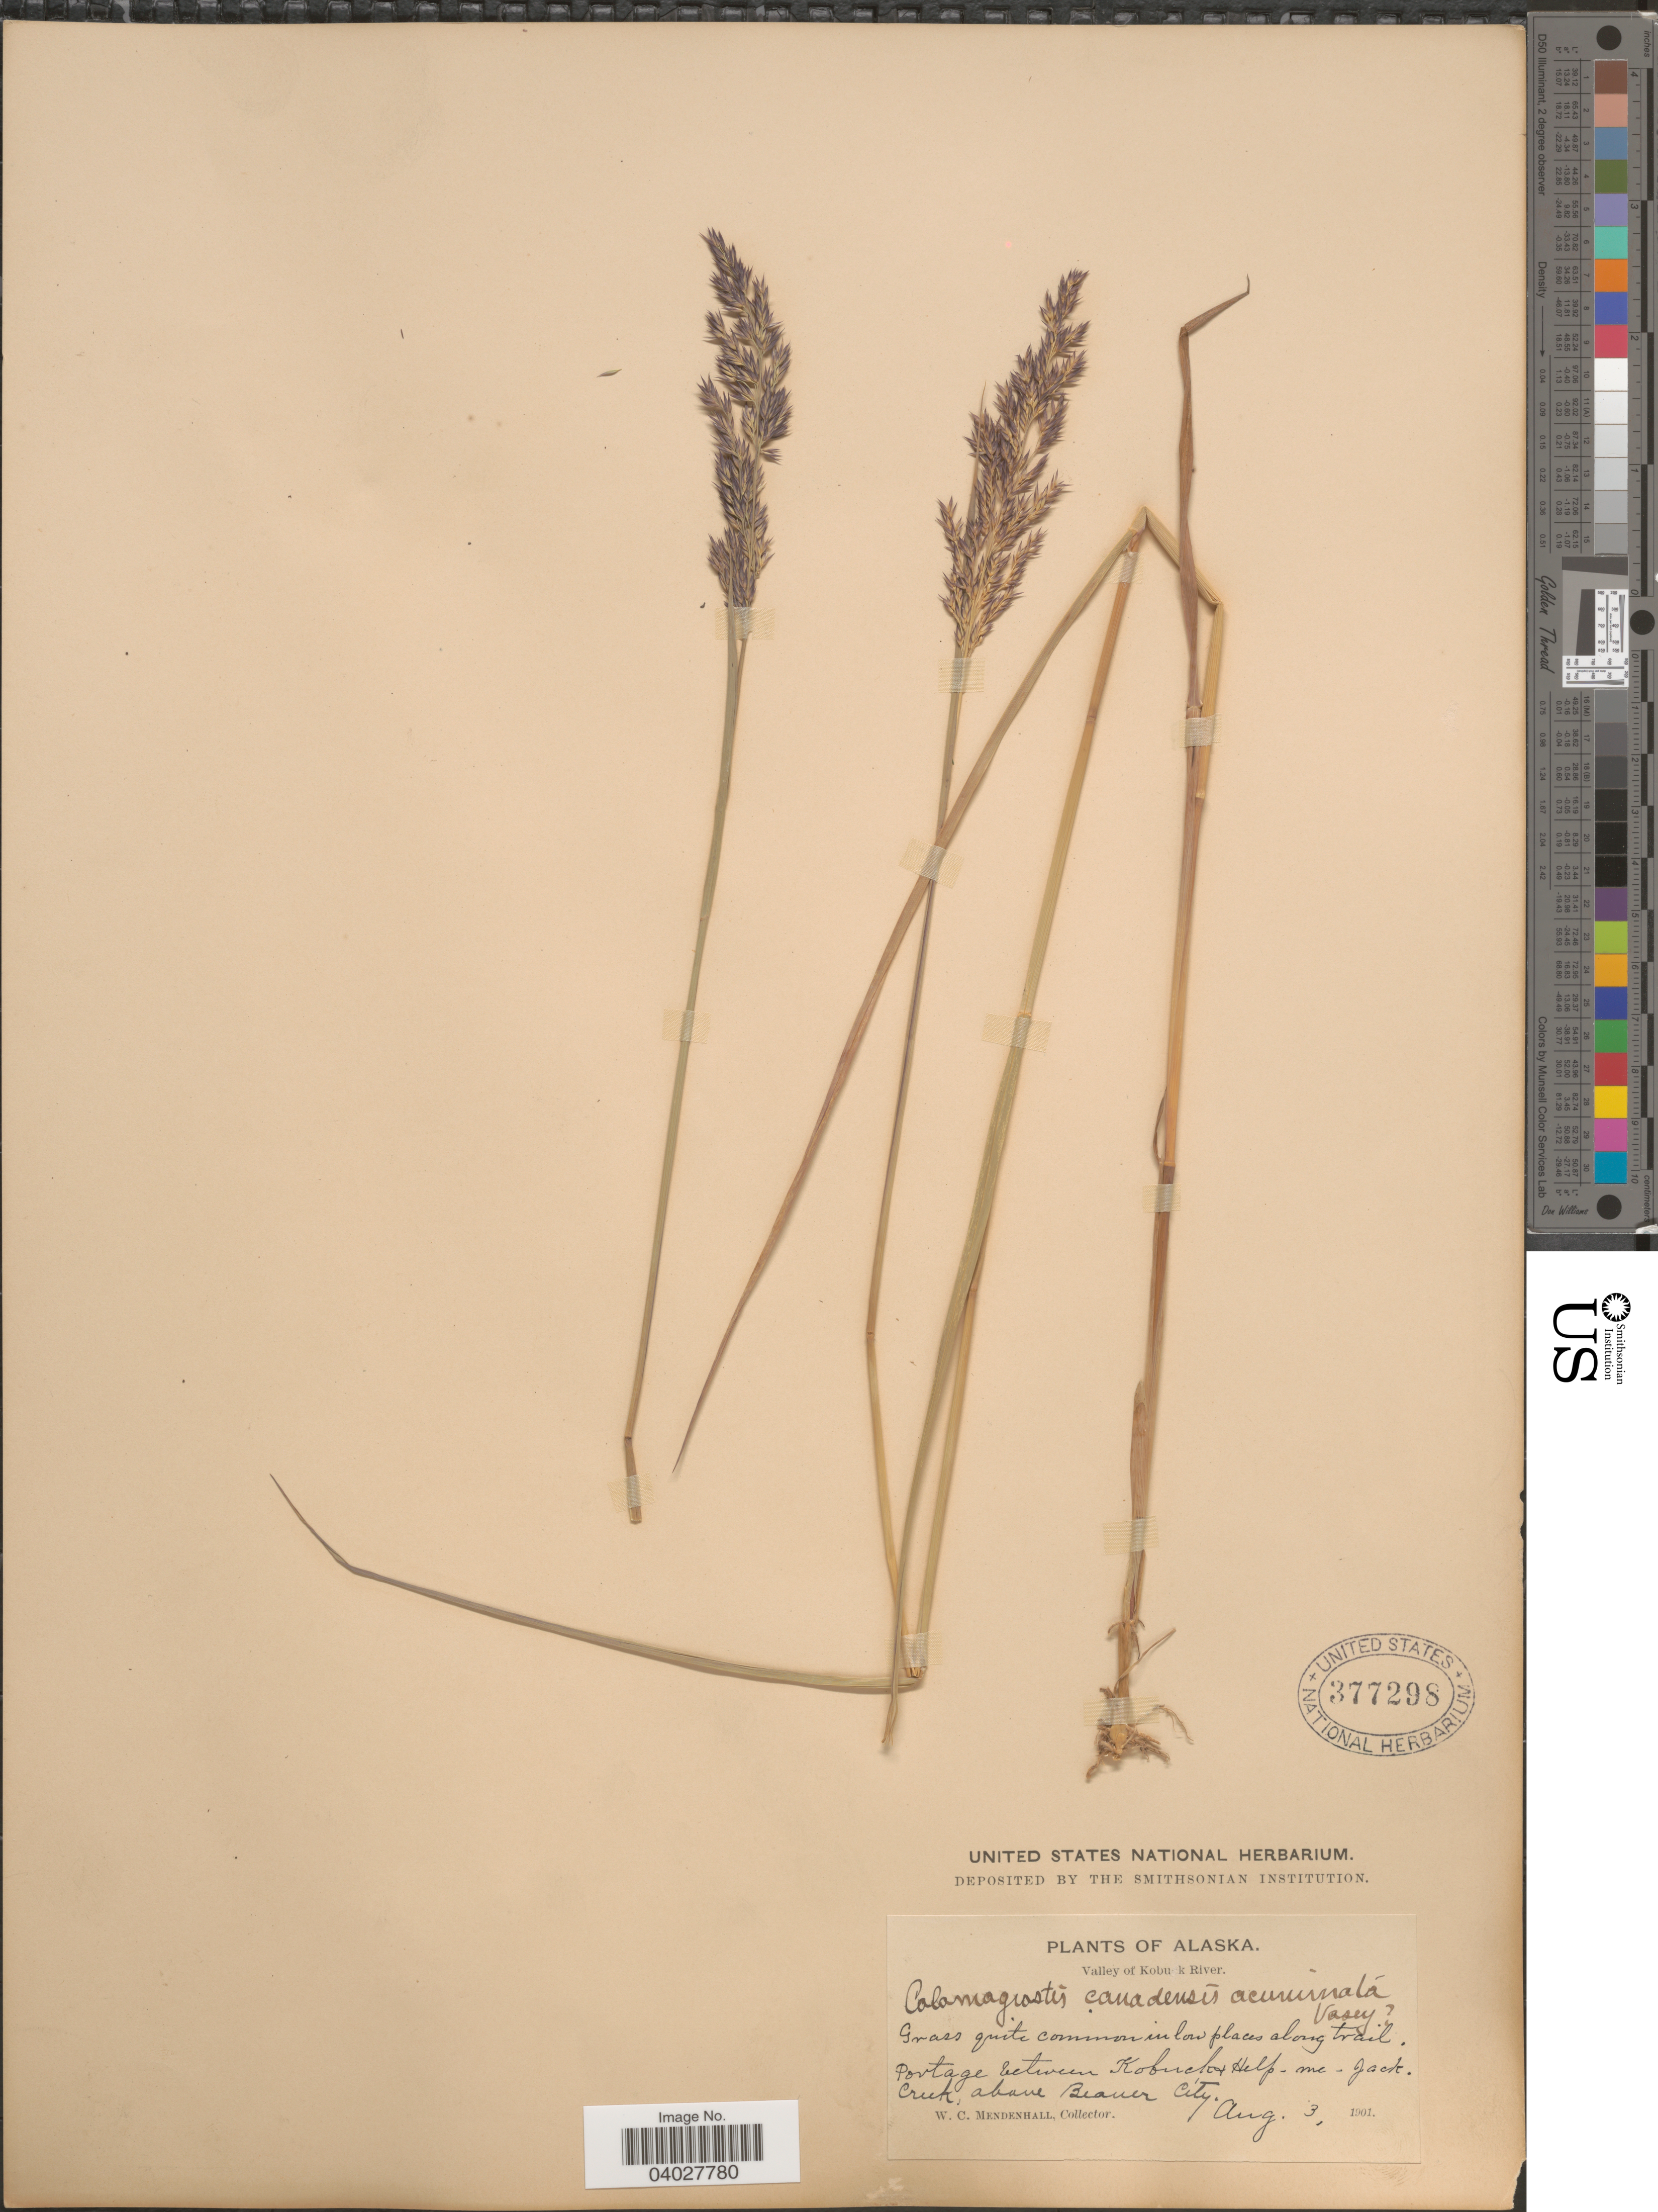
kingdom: Plantae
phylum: Tracheophyta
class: Liliopsida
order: Poales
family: Poaceae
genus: Calamagrostis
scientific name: Calamagrostis canadensis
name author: (Michx.) P. Beauv.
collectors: W. Mendenhall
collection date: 1901-08-03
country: United States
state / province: Alaska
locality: Valley of Kobuck River. Portage between Kobuck & Help-me-Jack Creek, above Beaver City.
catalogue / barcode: US 377298